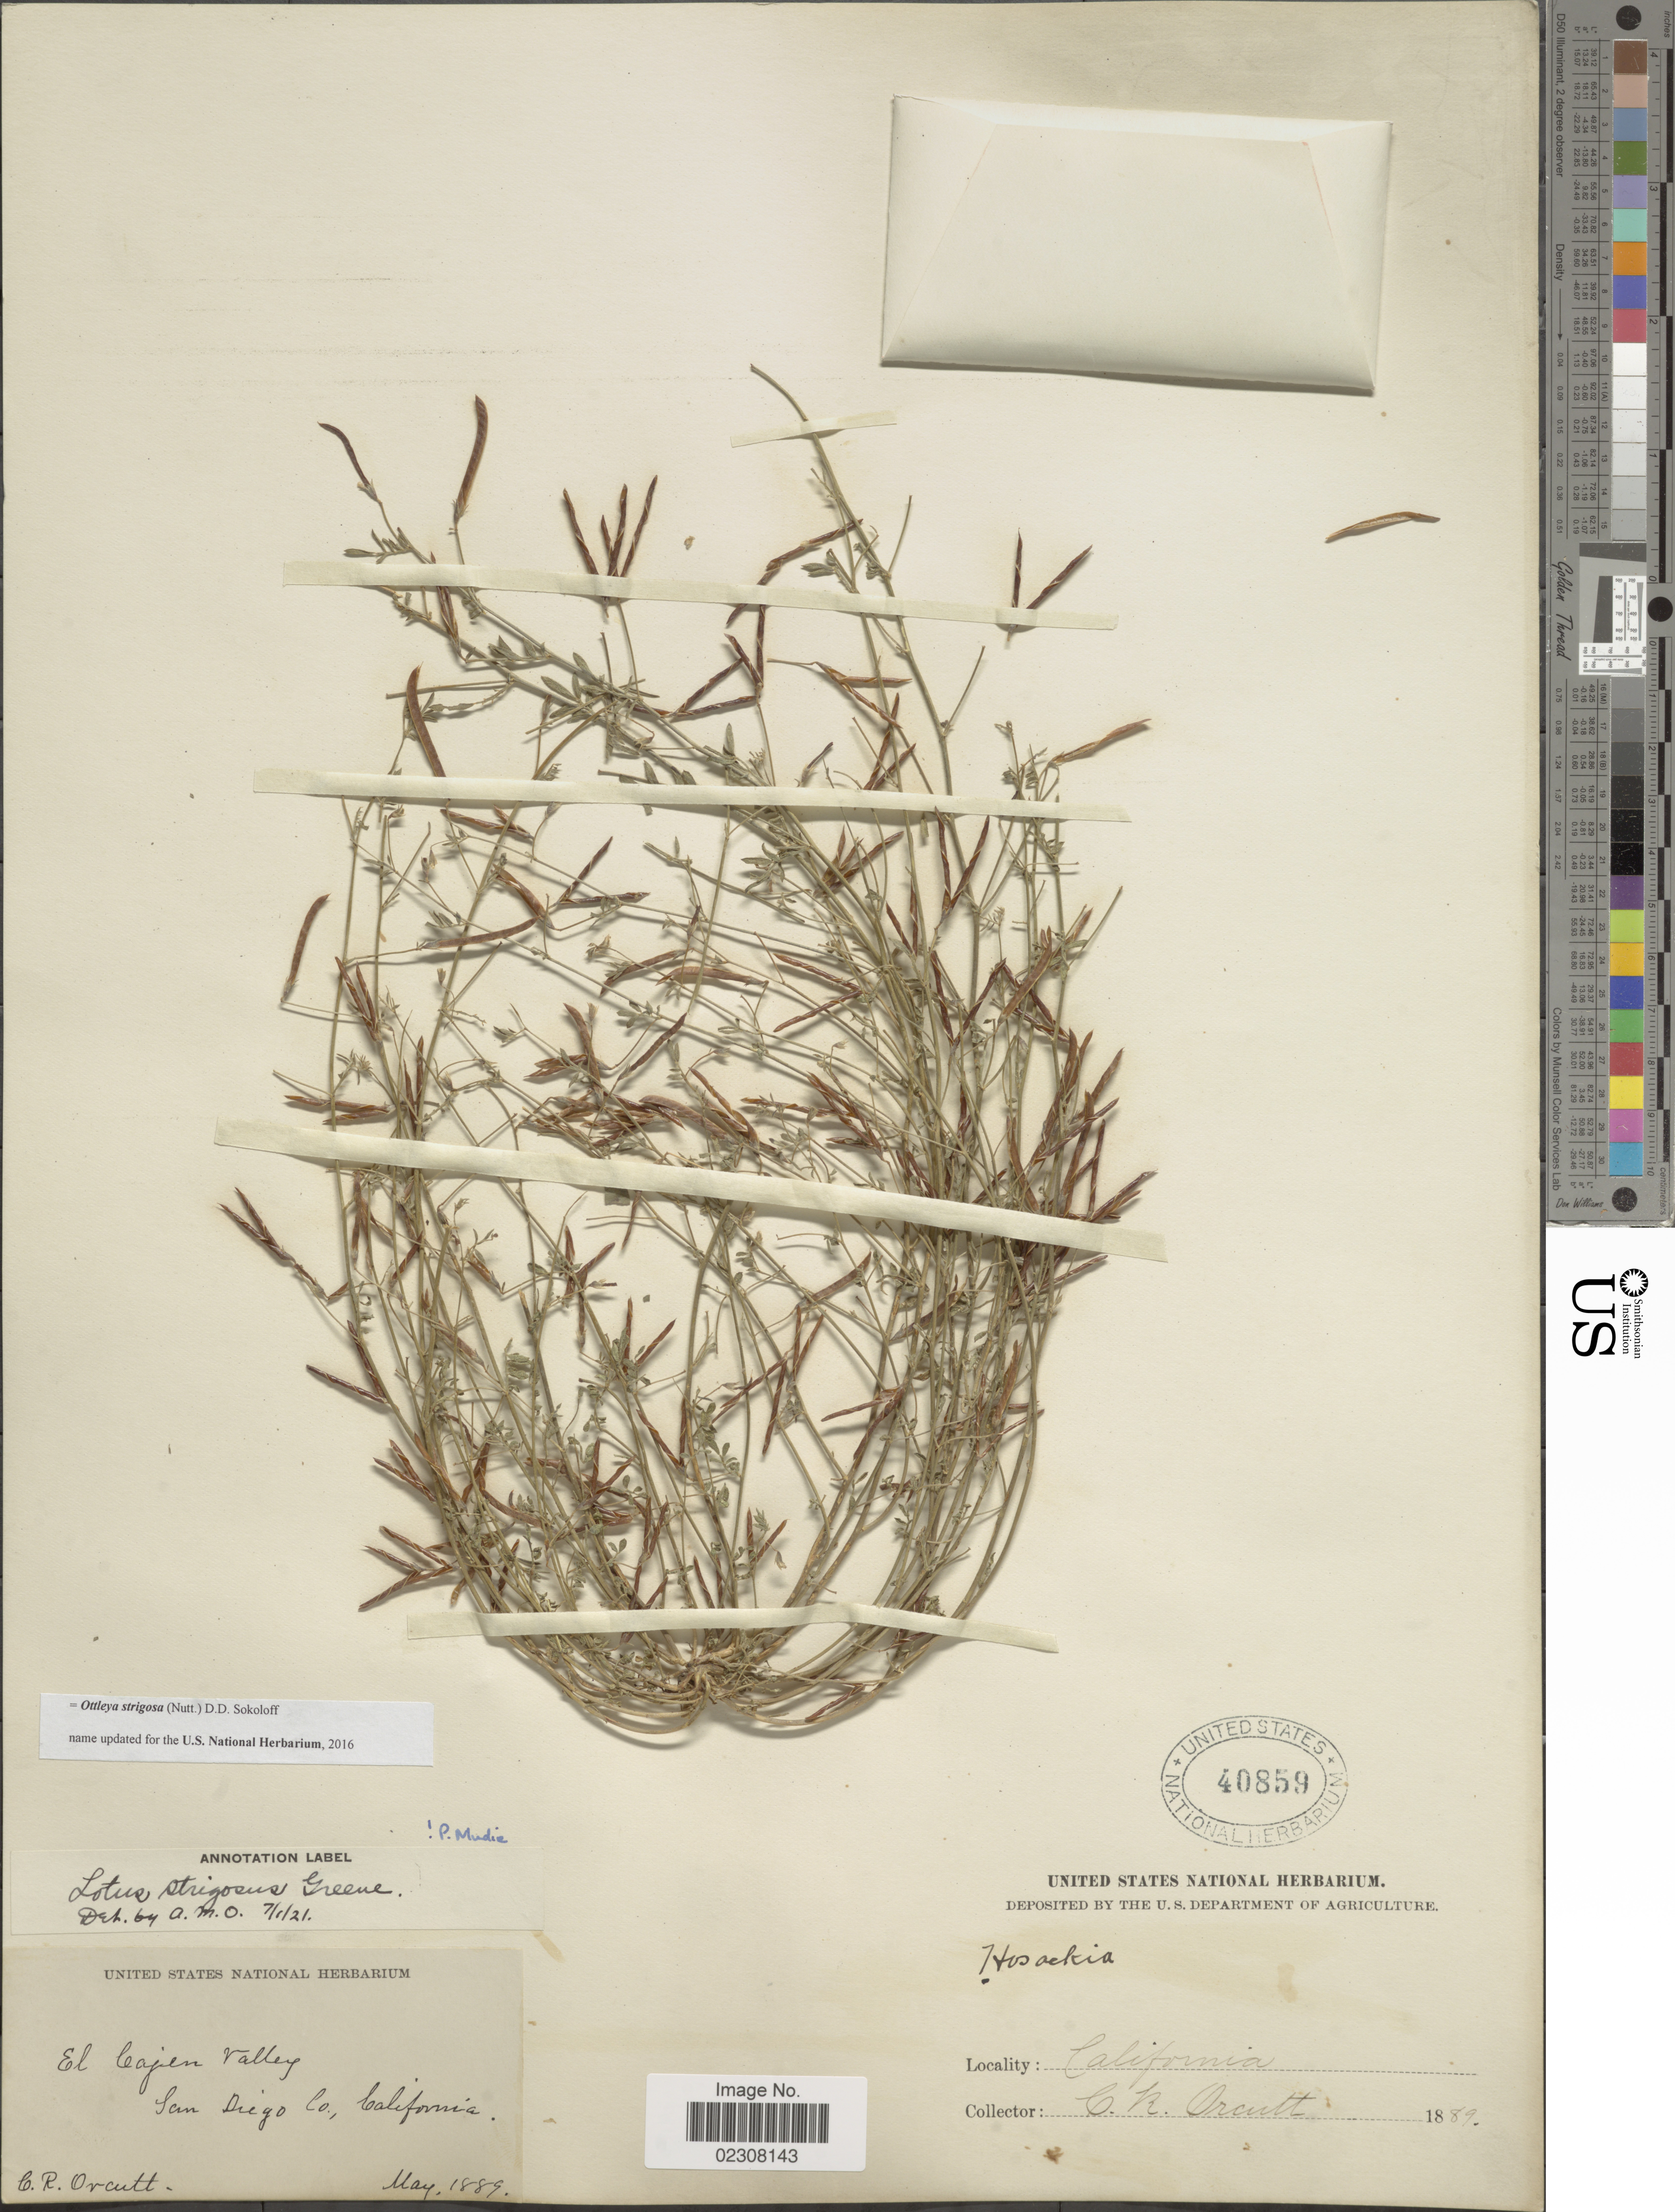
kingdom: Plantae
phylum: Tracheophyta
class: Magnoliopsida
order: Fabales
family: Fabaceae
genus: Ottleya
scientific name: Ottleya strigosa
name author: (Nutt.) D.D. Sokoloff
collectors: C. R. Orcutt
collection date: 1889-05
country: United States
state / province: California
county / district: San Diego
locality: El Cajen Valley, San Diego Co.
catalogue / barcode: US 40859